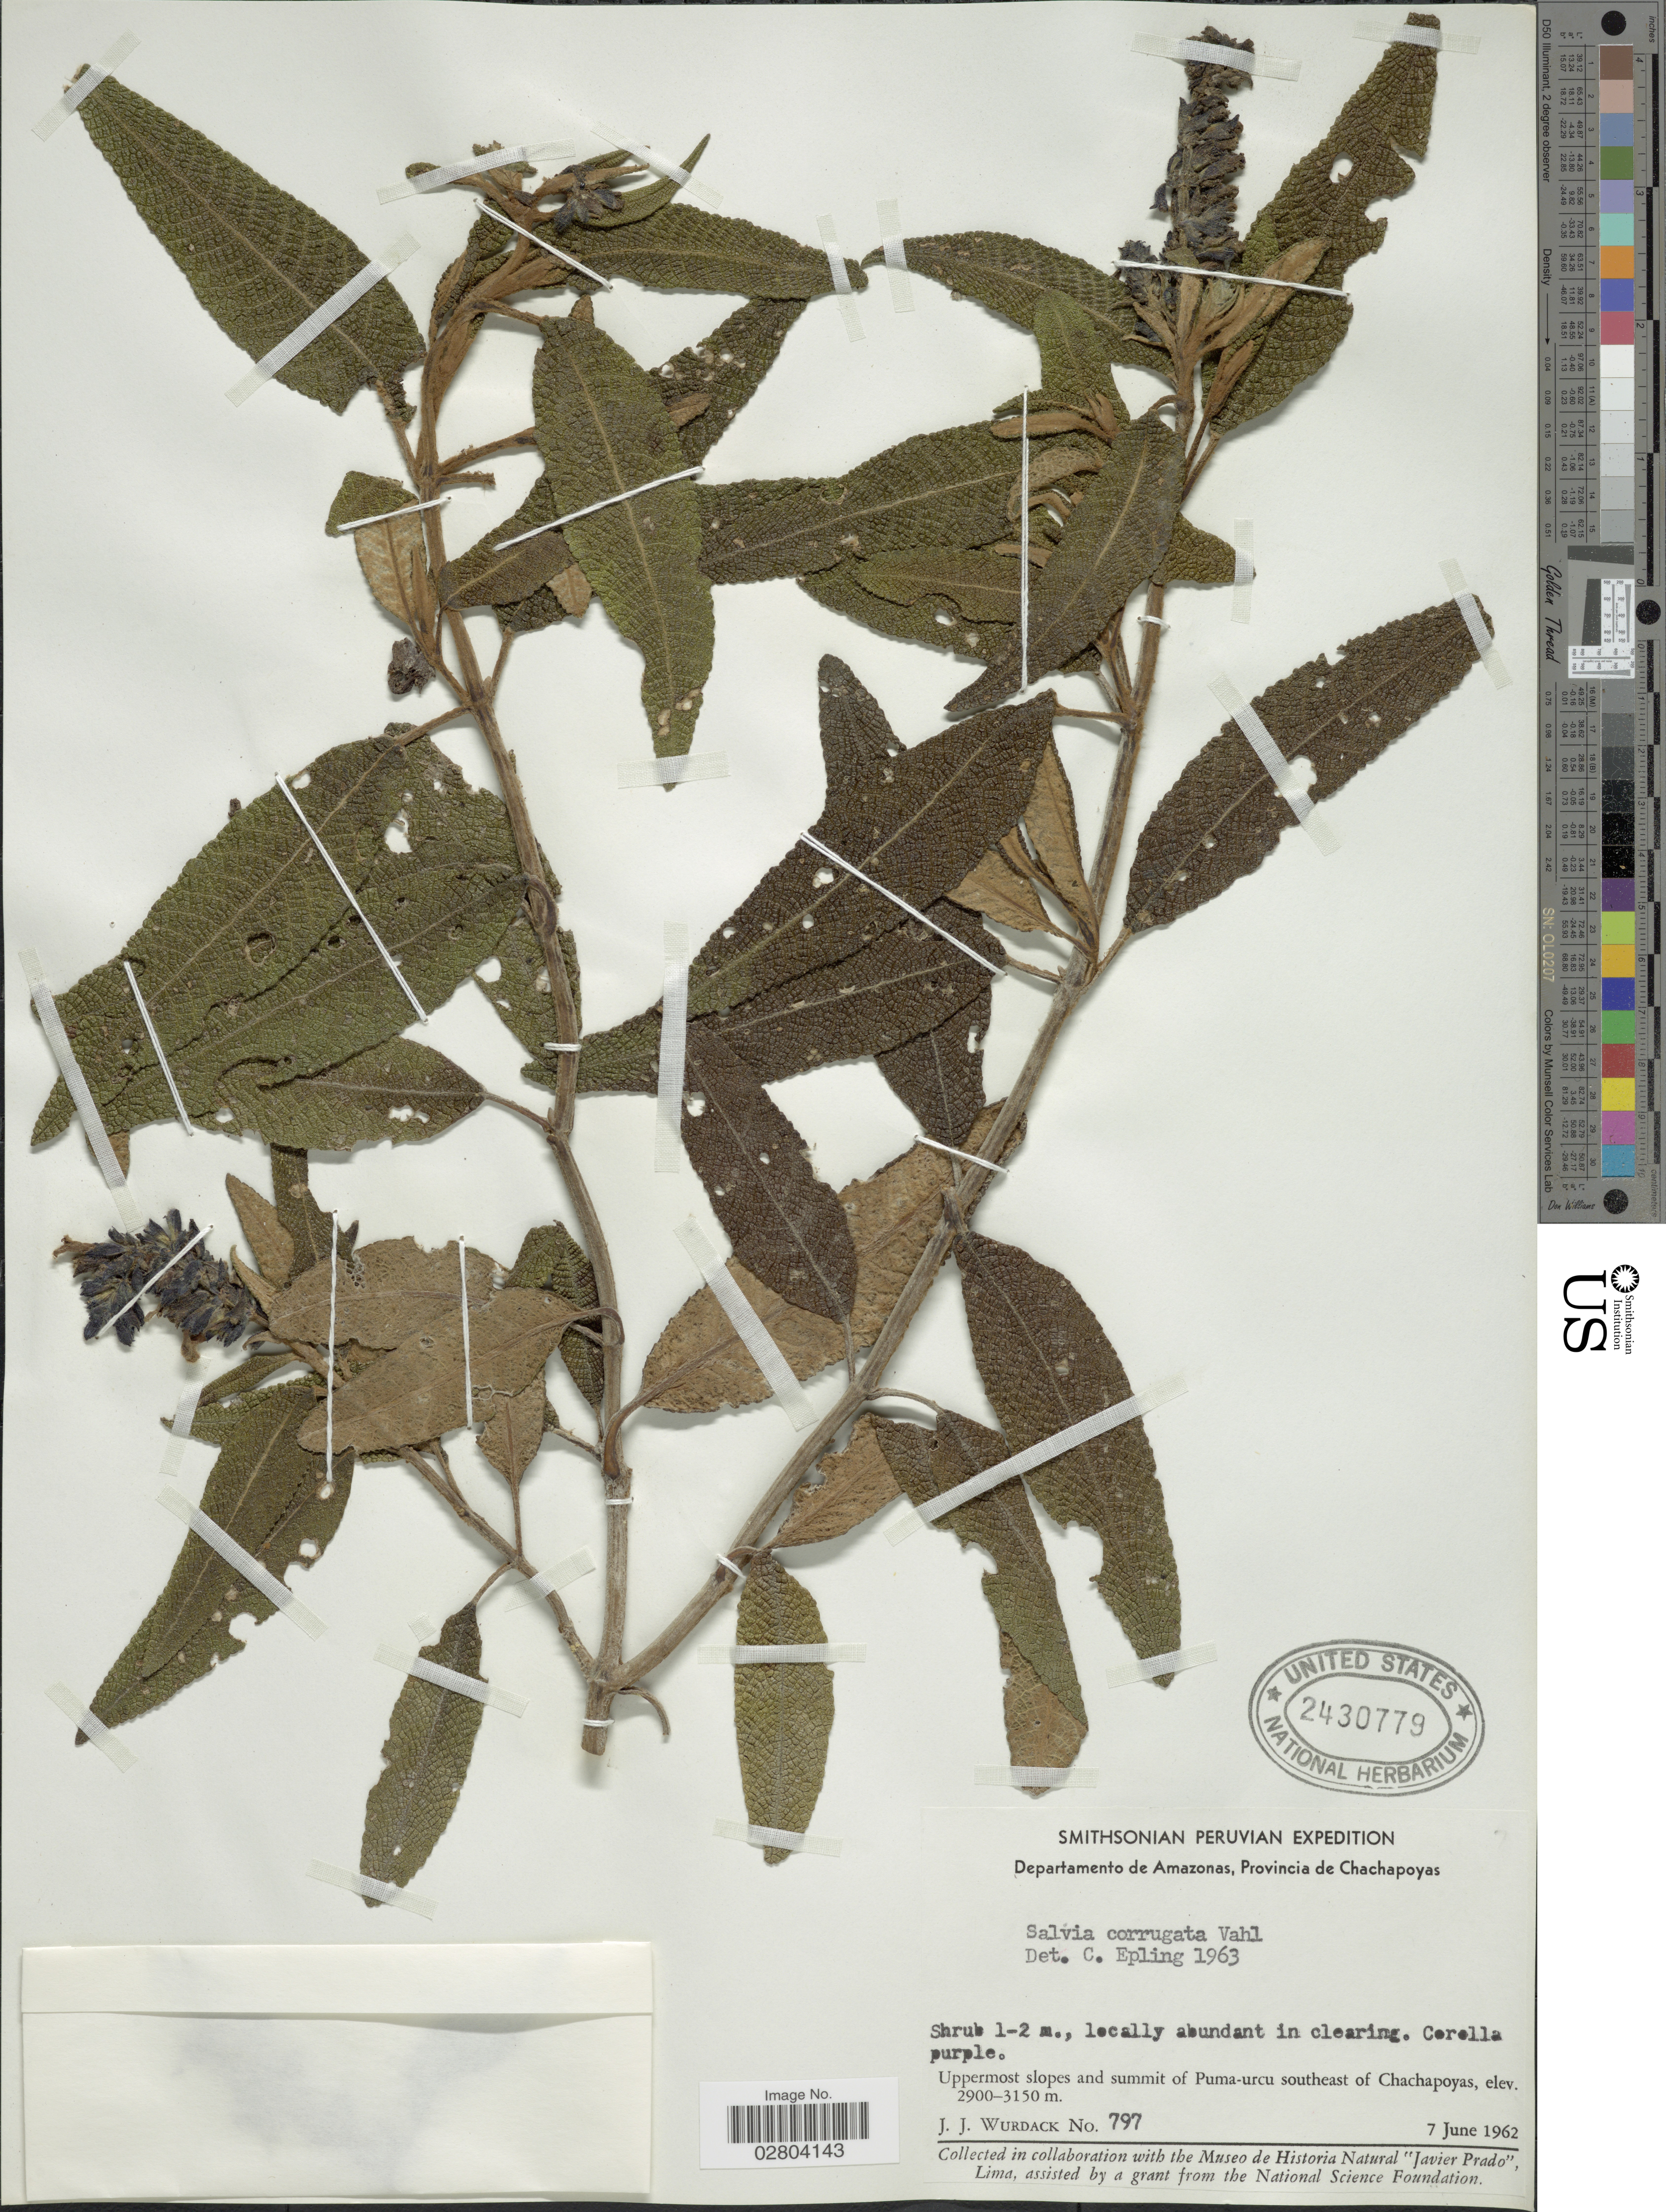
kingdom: Plantae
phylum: Tracheophyta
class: Magnoliopsida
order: Lamiales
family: Lamiaceae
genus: Salvia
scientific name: Salvia corrugata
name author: Vahl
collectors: J. J. Wurdack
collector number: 797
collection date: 1962-06-07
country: Peru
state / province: Amazonas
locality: Departamento de Amazonas, Provincia de Chachapoyas. Uppermost slopes and summit of Puma-urcu southeast of Chachapoyas.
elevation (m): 2900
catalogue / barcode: US 2430779